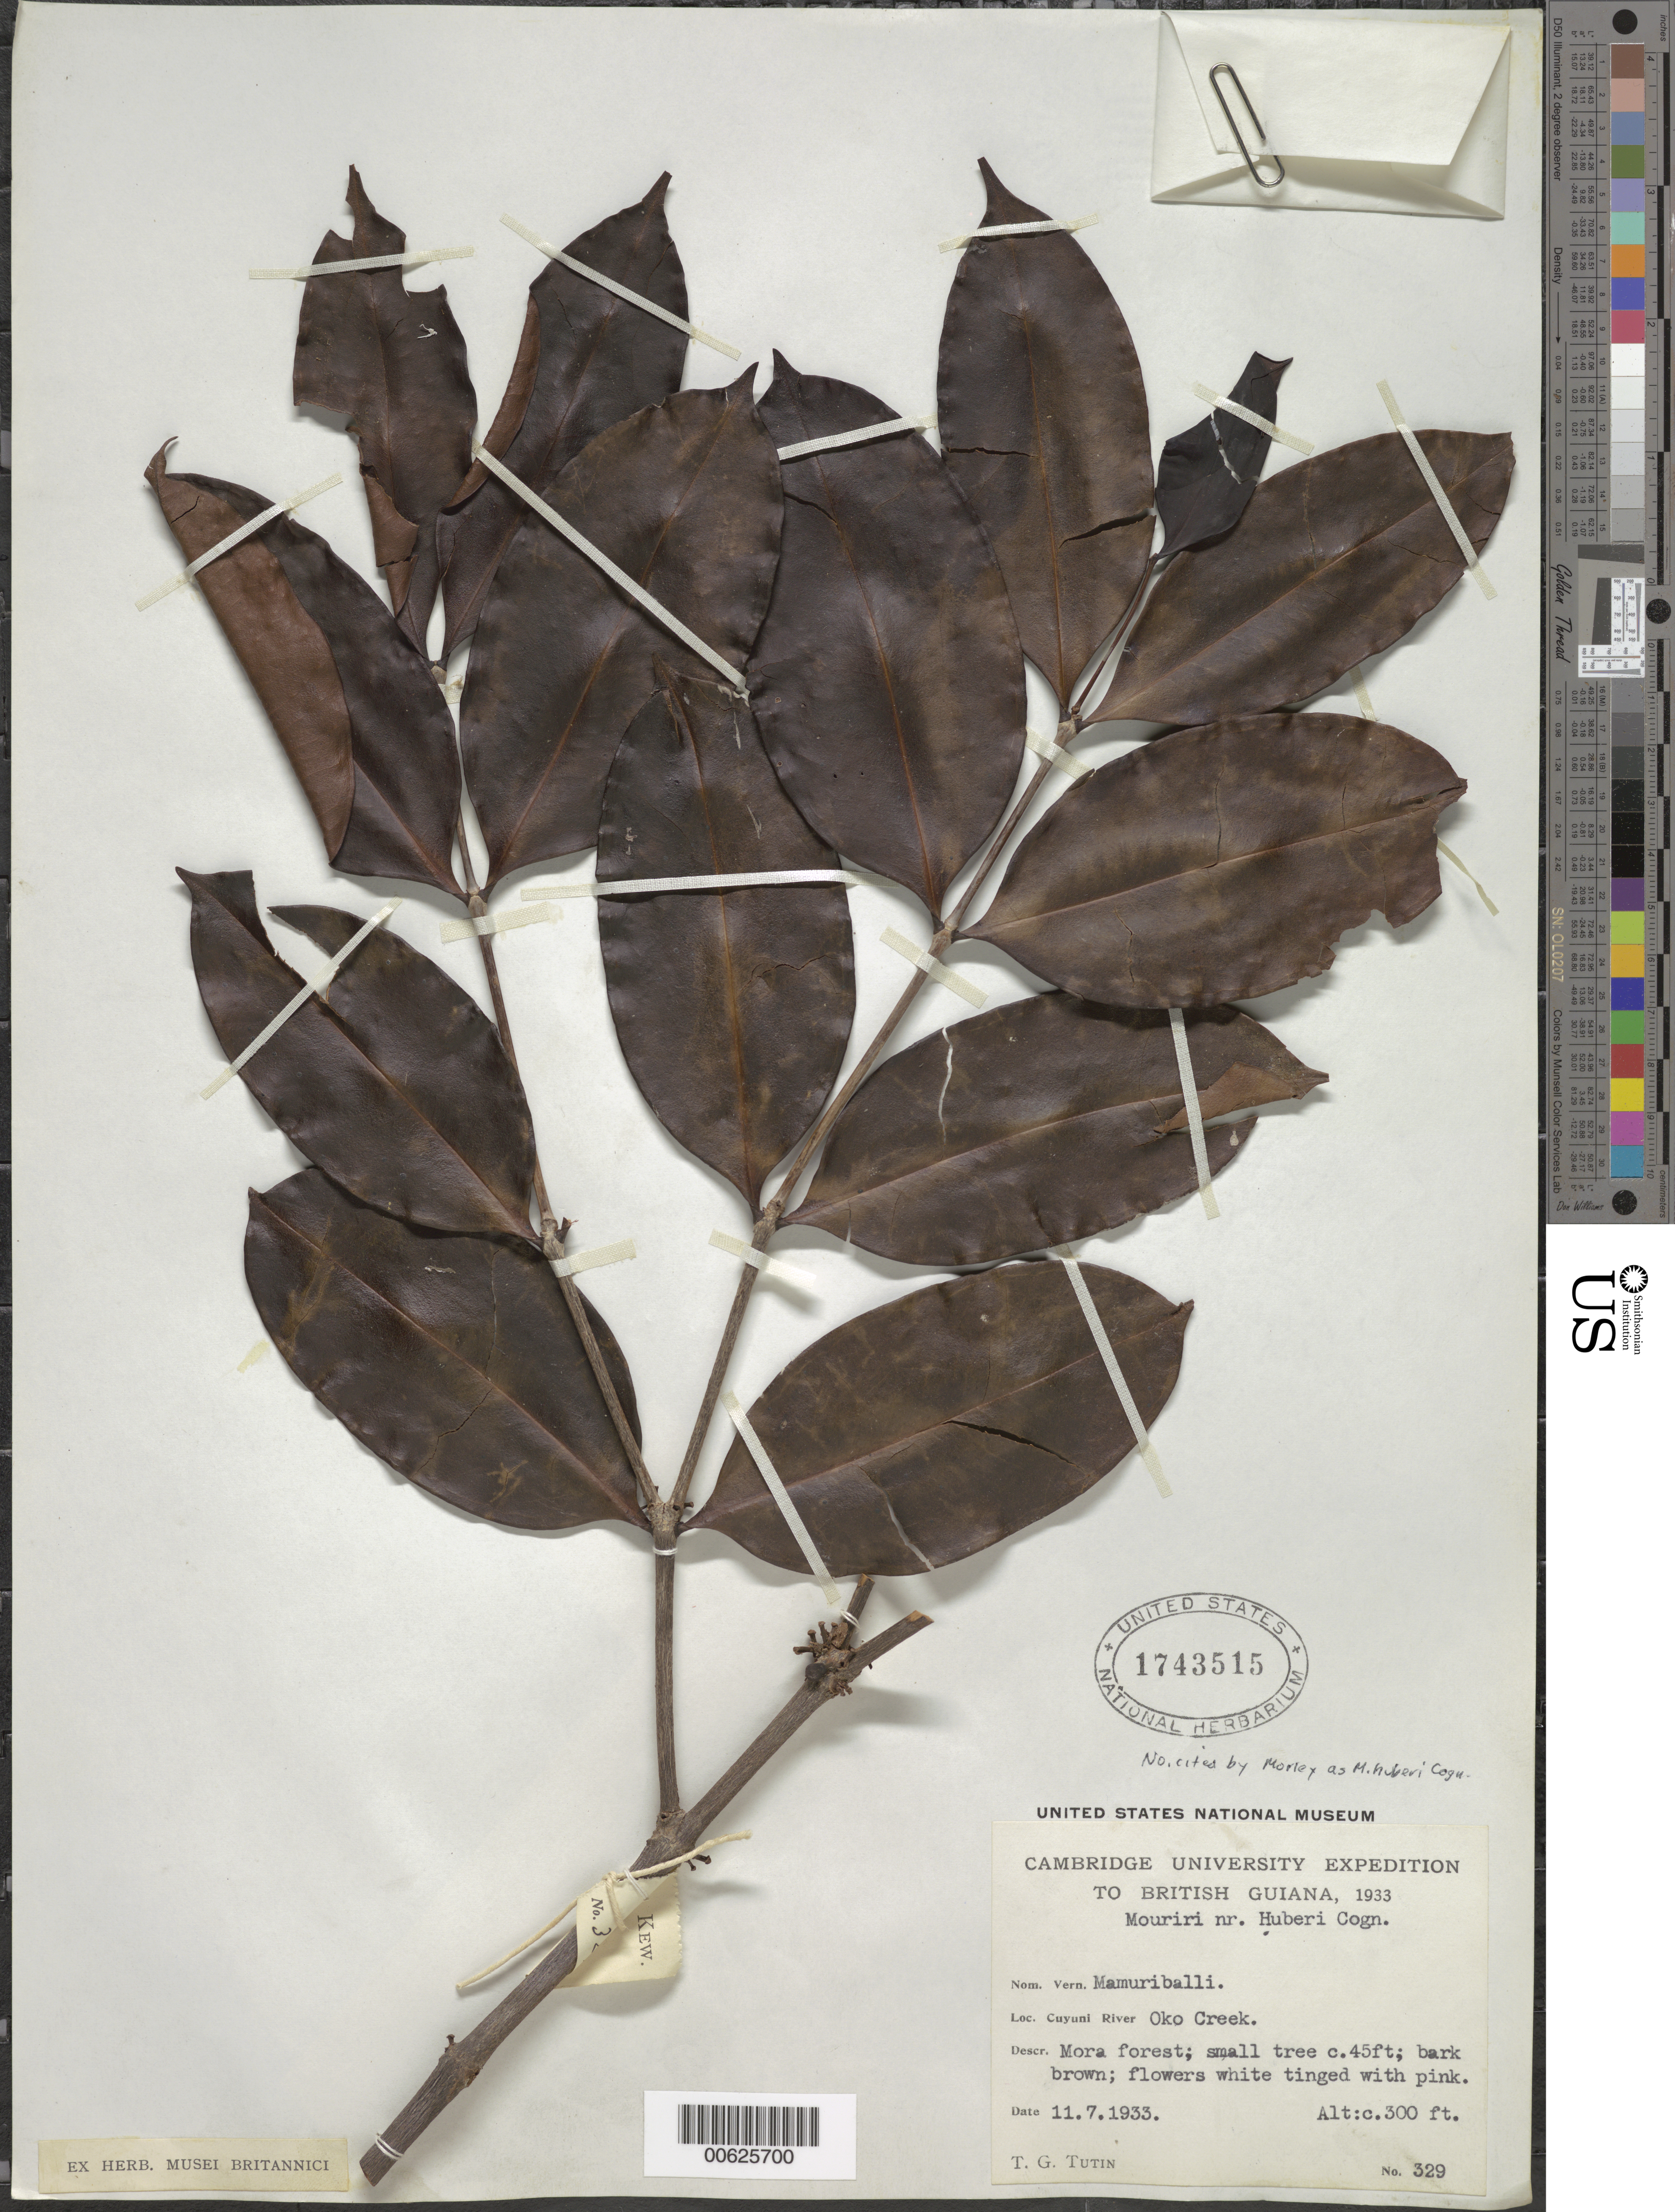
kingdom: Plantae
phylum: Tracheophyta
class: Magnoliopsida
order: Myrtales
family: Melastomataceae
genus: Mouriri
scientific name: Mouriri huberi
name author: Cogn.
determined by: Morley, T.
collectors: T. G. Tutin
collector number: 329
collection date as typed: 11-Jul-33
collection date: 1933-07-11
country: Guyana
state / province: Cuyuni-Mazaruni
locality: Oko Creek, Cuyuni R.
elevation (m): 91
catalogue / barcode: US 1743515